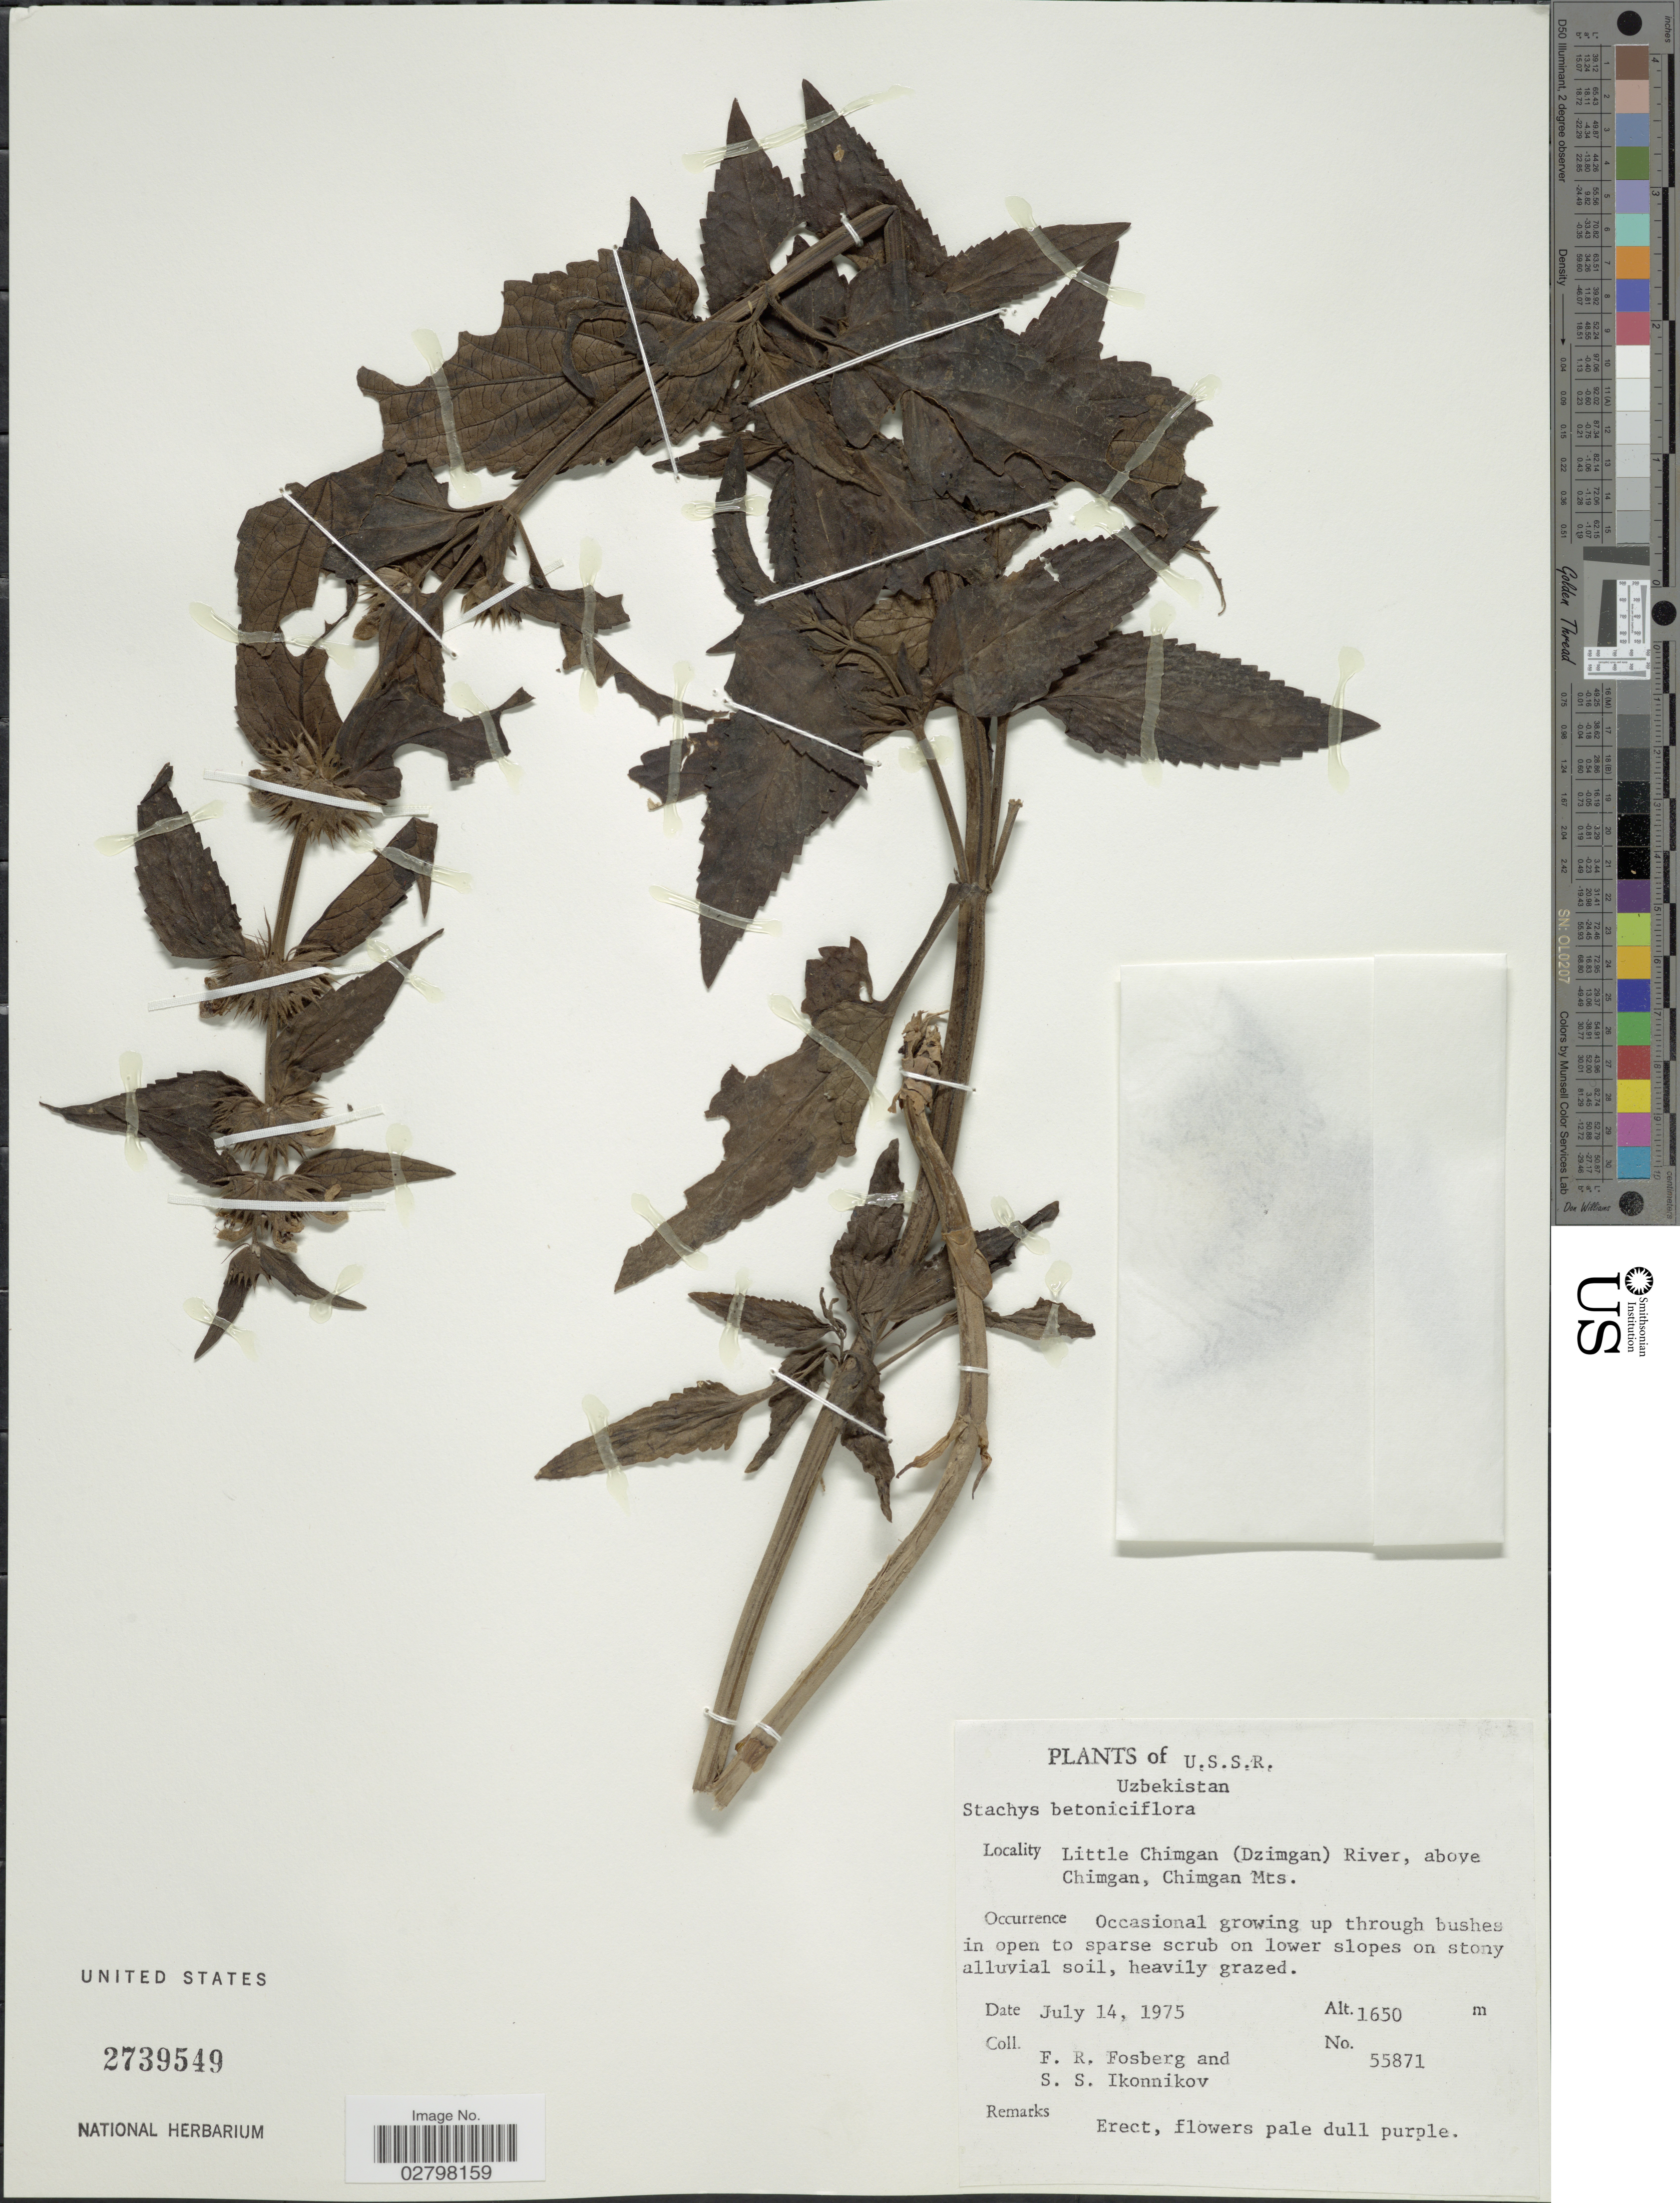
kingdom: Plantae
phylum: Tracheophyta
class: Magnoliopsida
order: Lamiales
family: Lamiaceae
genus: Stachys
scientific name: Stachys betoniciflora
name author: Rupr.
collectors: F. R. Fosberg & S. Ikonnikov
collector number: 55871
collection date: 1975-07-14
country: Uzbekistan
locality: U.S.S.R. Little Chimgan (Dzimgan) River, above Chimgan, Chimgan Mts.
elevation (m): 1650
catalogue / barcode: US 2739549